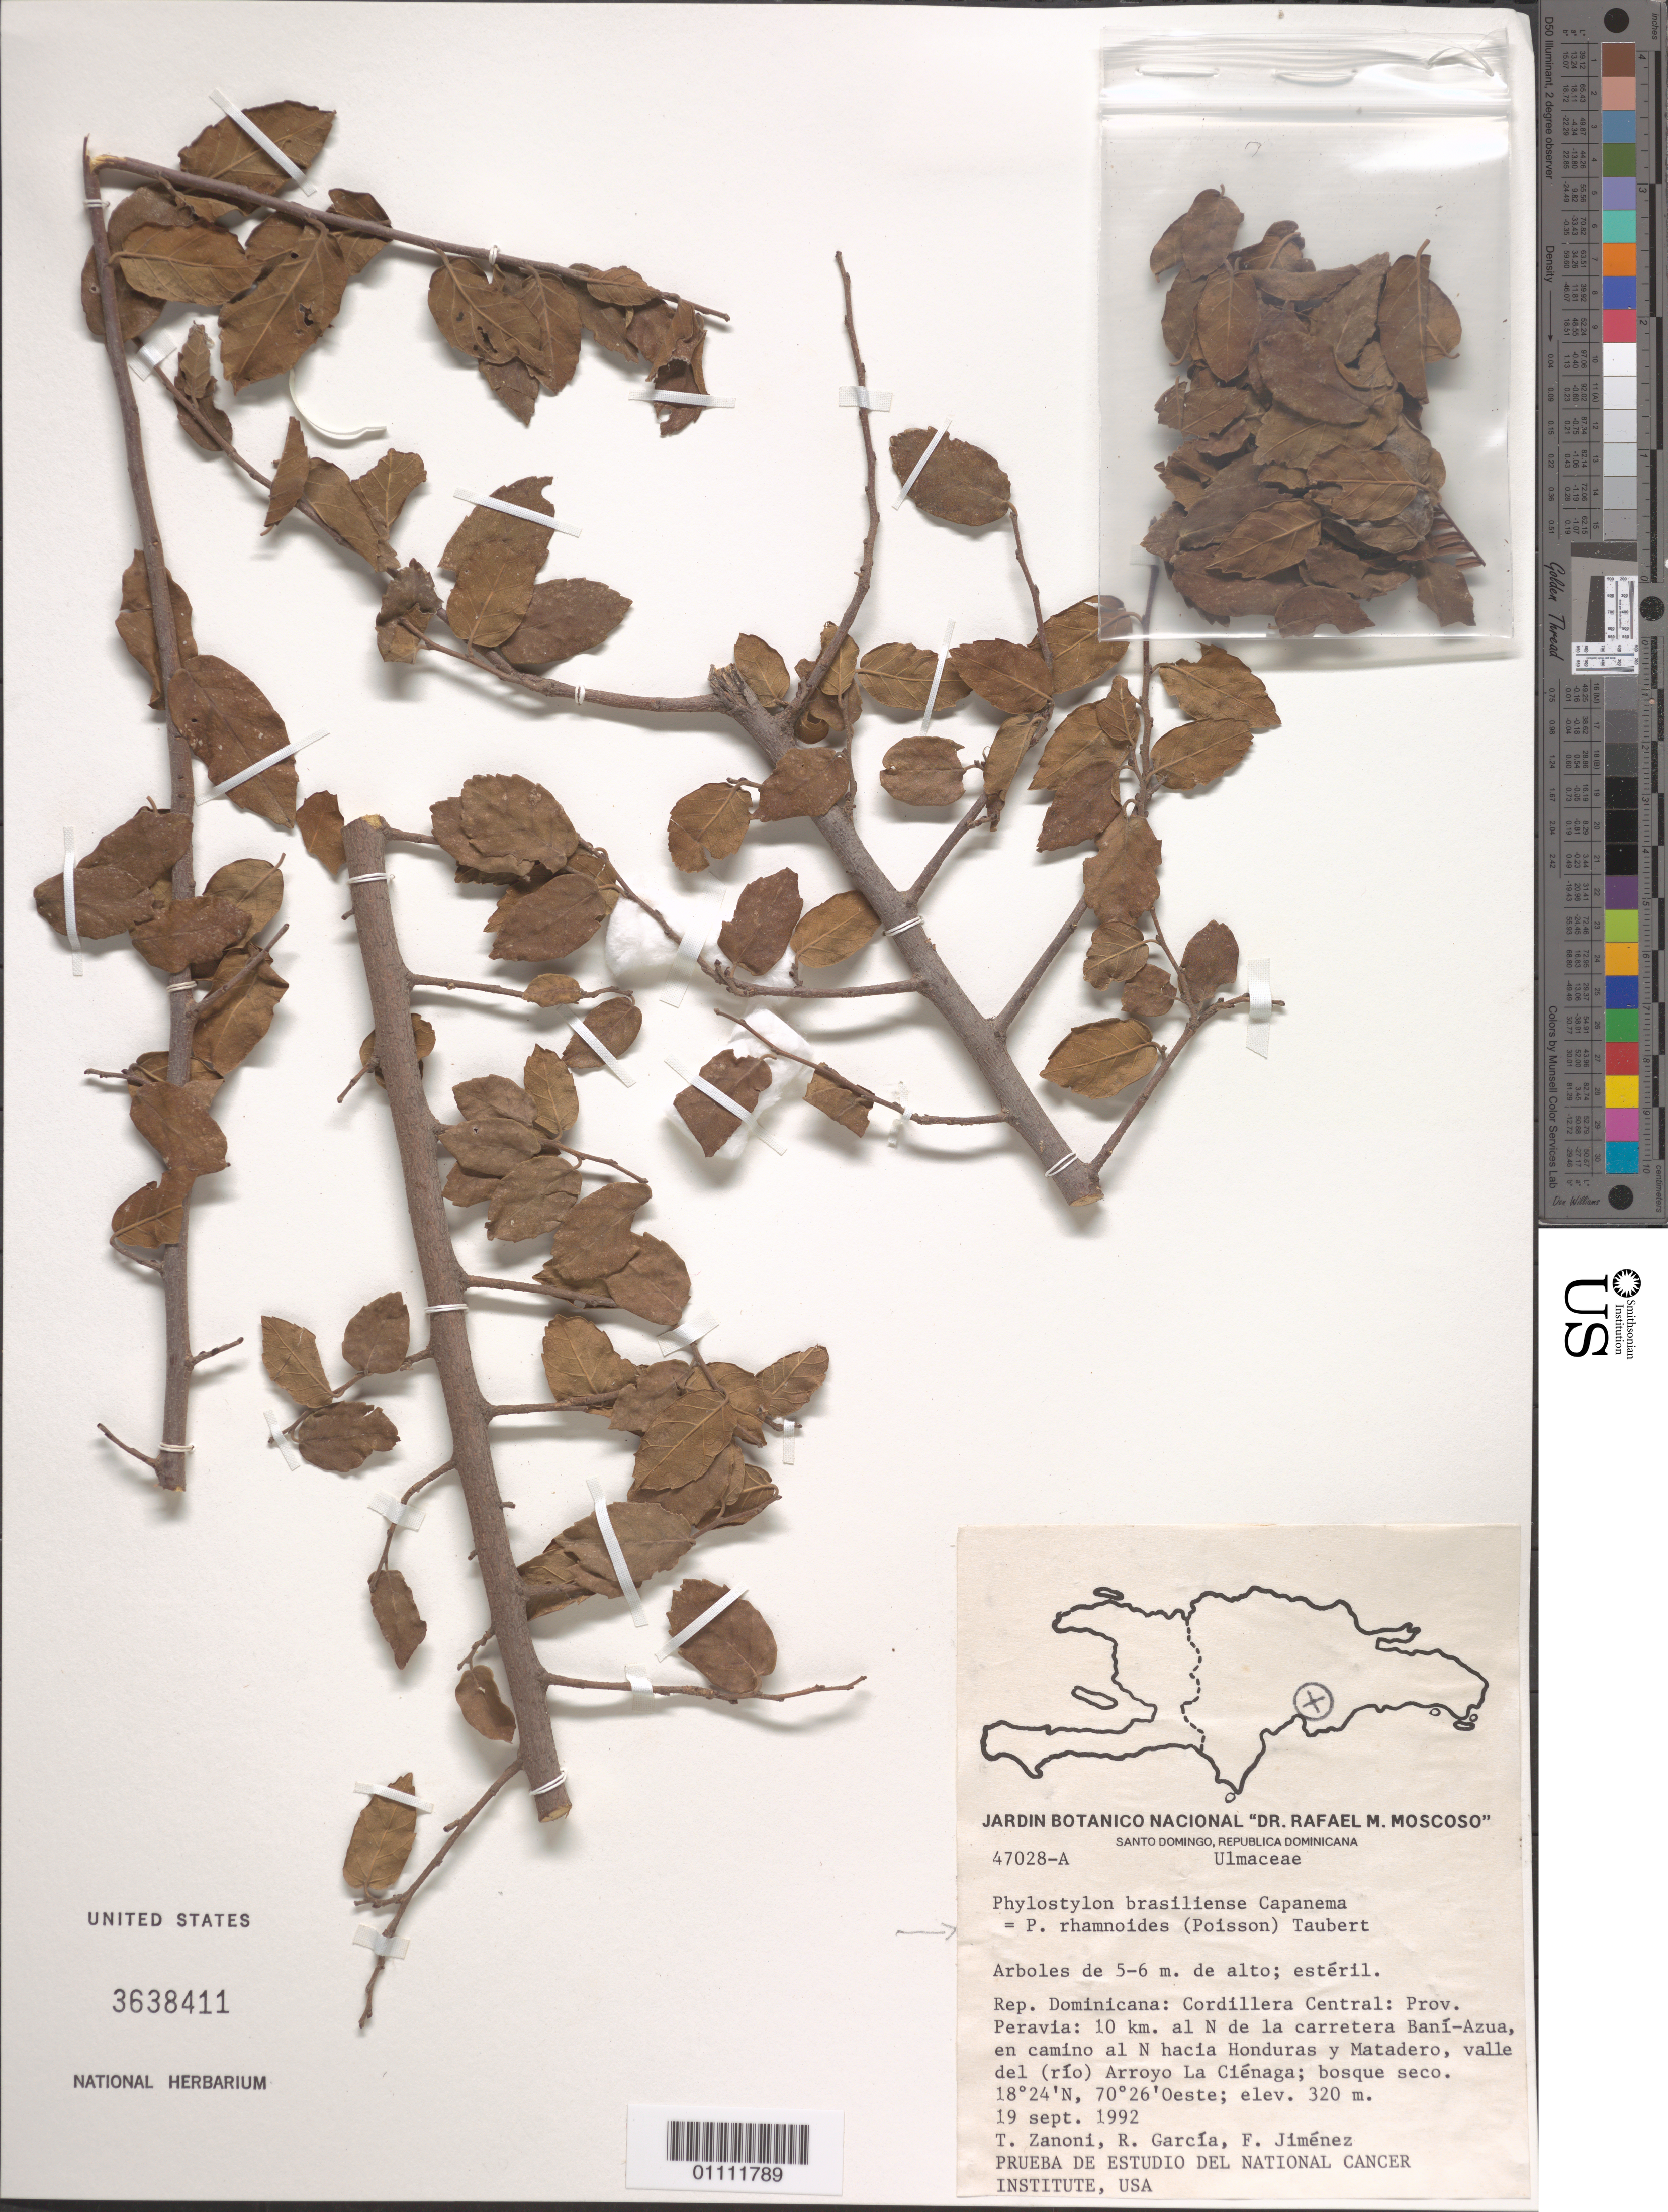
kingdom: Plantae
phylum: Tracheophyta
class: Magnoliopsida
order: Rosales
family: Ulmaceae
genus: Phyllostylon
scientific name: Phyllostylon rhamnoides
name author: (J. Poiss.) Taub.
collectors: T. A. Zanoni, R. G. García & F. Jiménez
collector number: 47028 A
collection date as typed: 19 Sep 1992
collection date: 1992-09-19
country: Dominican Republic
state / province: Peravia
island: Hispaniola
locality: Cordillera Central, 10 km al N de la carretera Baní-Azua, en camino al N hacia Honduras y Matadero, valle del (río) Arroyo La Ciénaga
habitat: Bosque seco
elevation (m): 320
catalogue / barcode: US 3638411